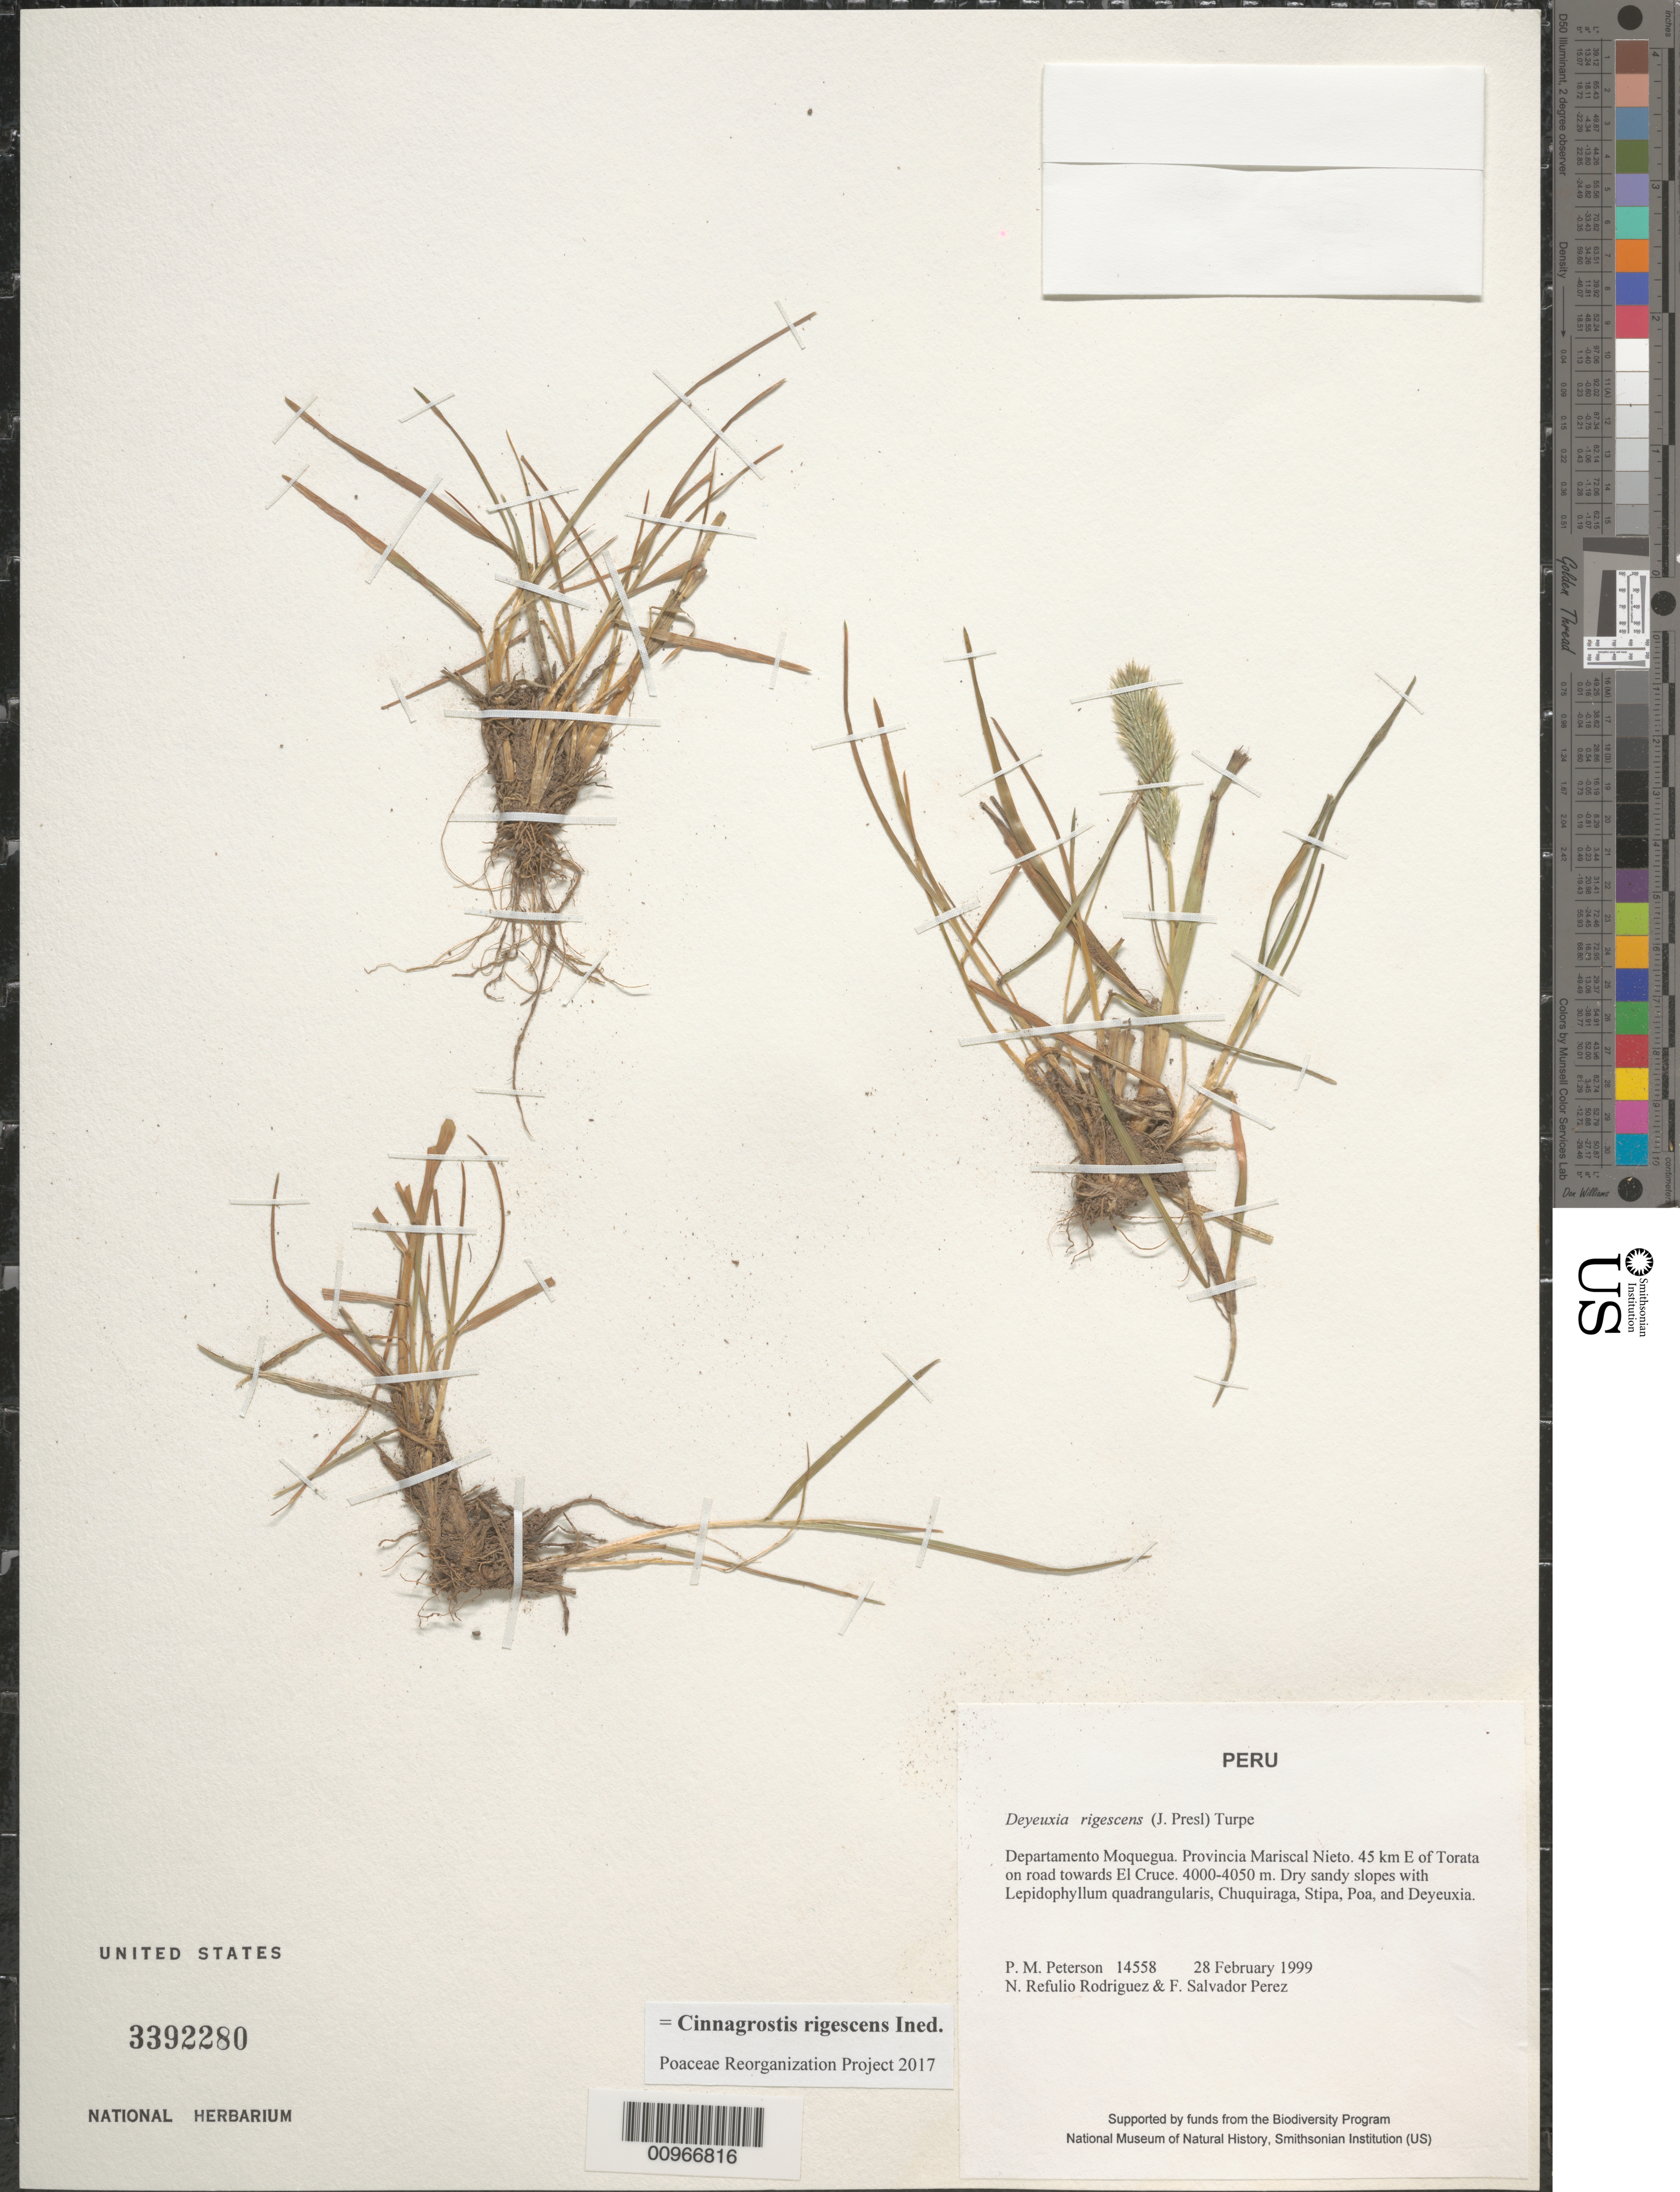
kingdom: Plantae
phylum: Tracheophyta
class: Liliopsida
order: Poales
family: Poaceae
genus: Cinnagrostis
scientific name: Cinnagrostis rigescens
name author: (J. Presl) P.M. Peterson et al.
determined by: Poaceae Reorganization Project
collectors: P. M. Peterson, N. Refulio-Rodríguez & F. Salvador Perez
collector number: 14558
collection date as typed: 28 Feb 1999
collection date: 1999-02-28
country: Peru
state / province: Moquegua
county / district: Mariscal Nieto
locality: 45 km E of Torata on road towards El Cruce.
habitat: Dry sandy slopes with Lepidophyllum quadrangularis, Chuquiraga, Stipa, Poa and Deyeuxia.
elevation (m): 4000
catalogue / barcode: US 3392280